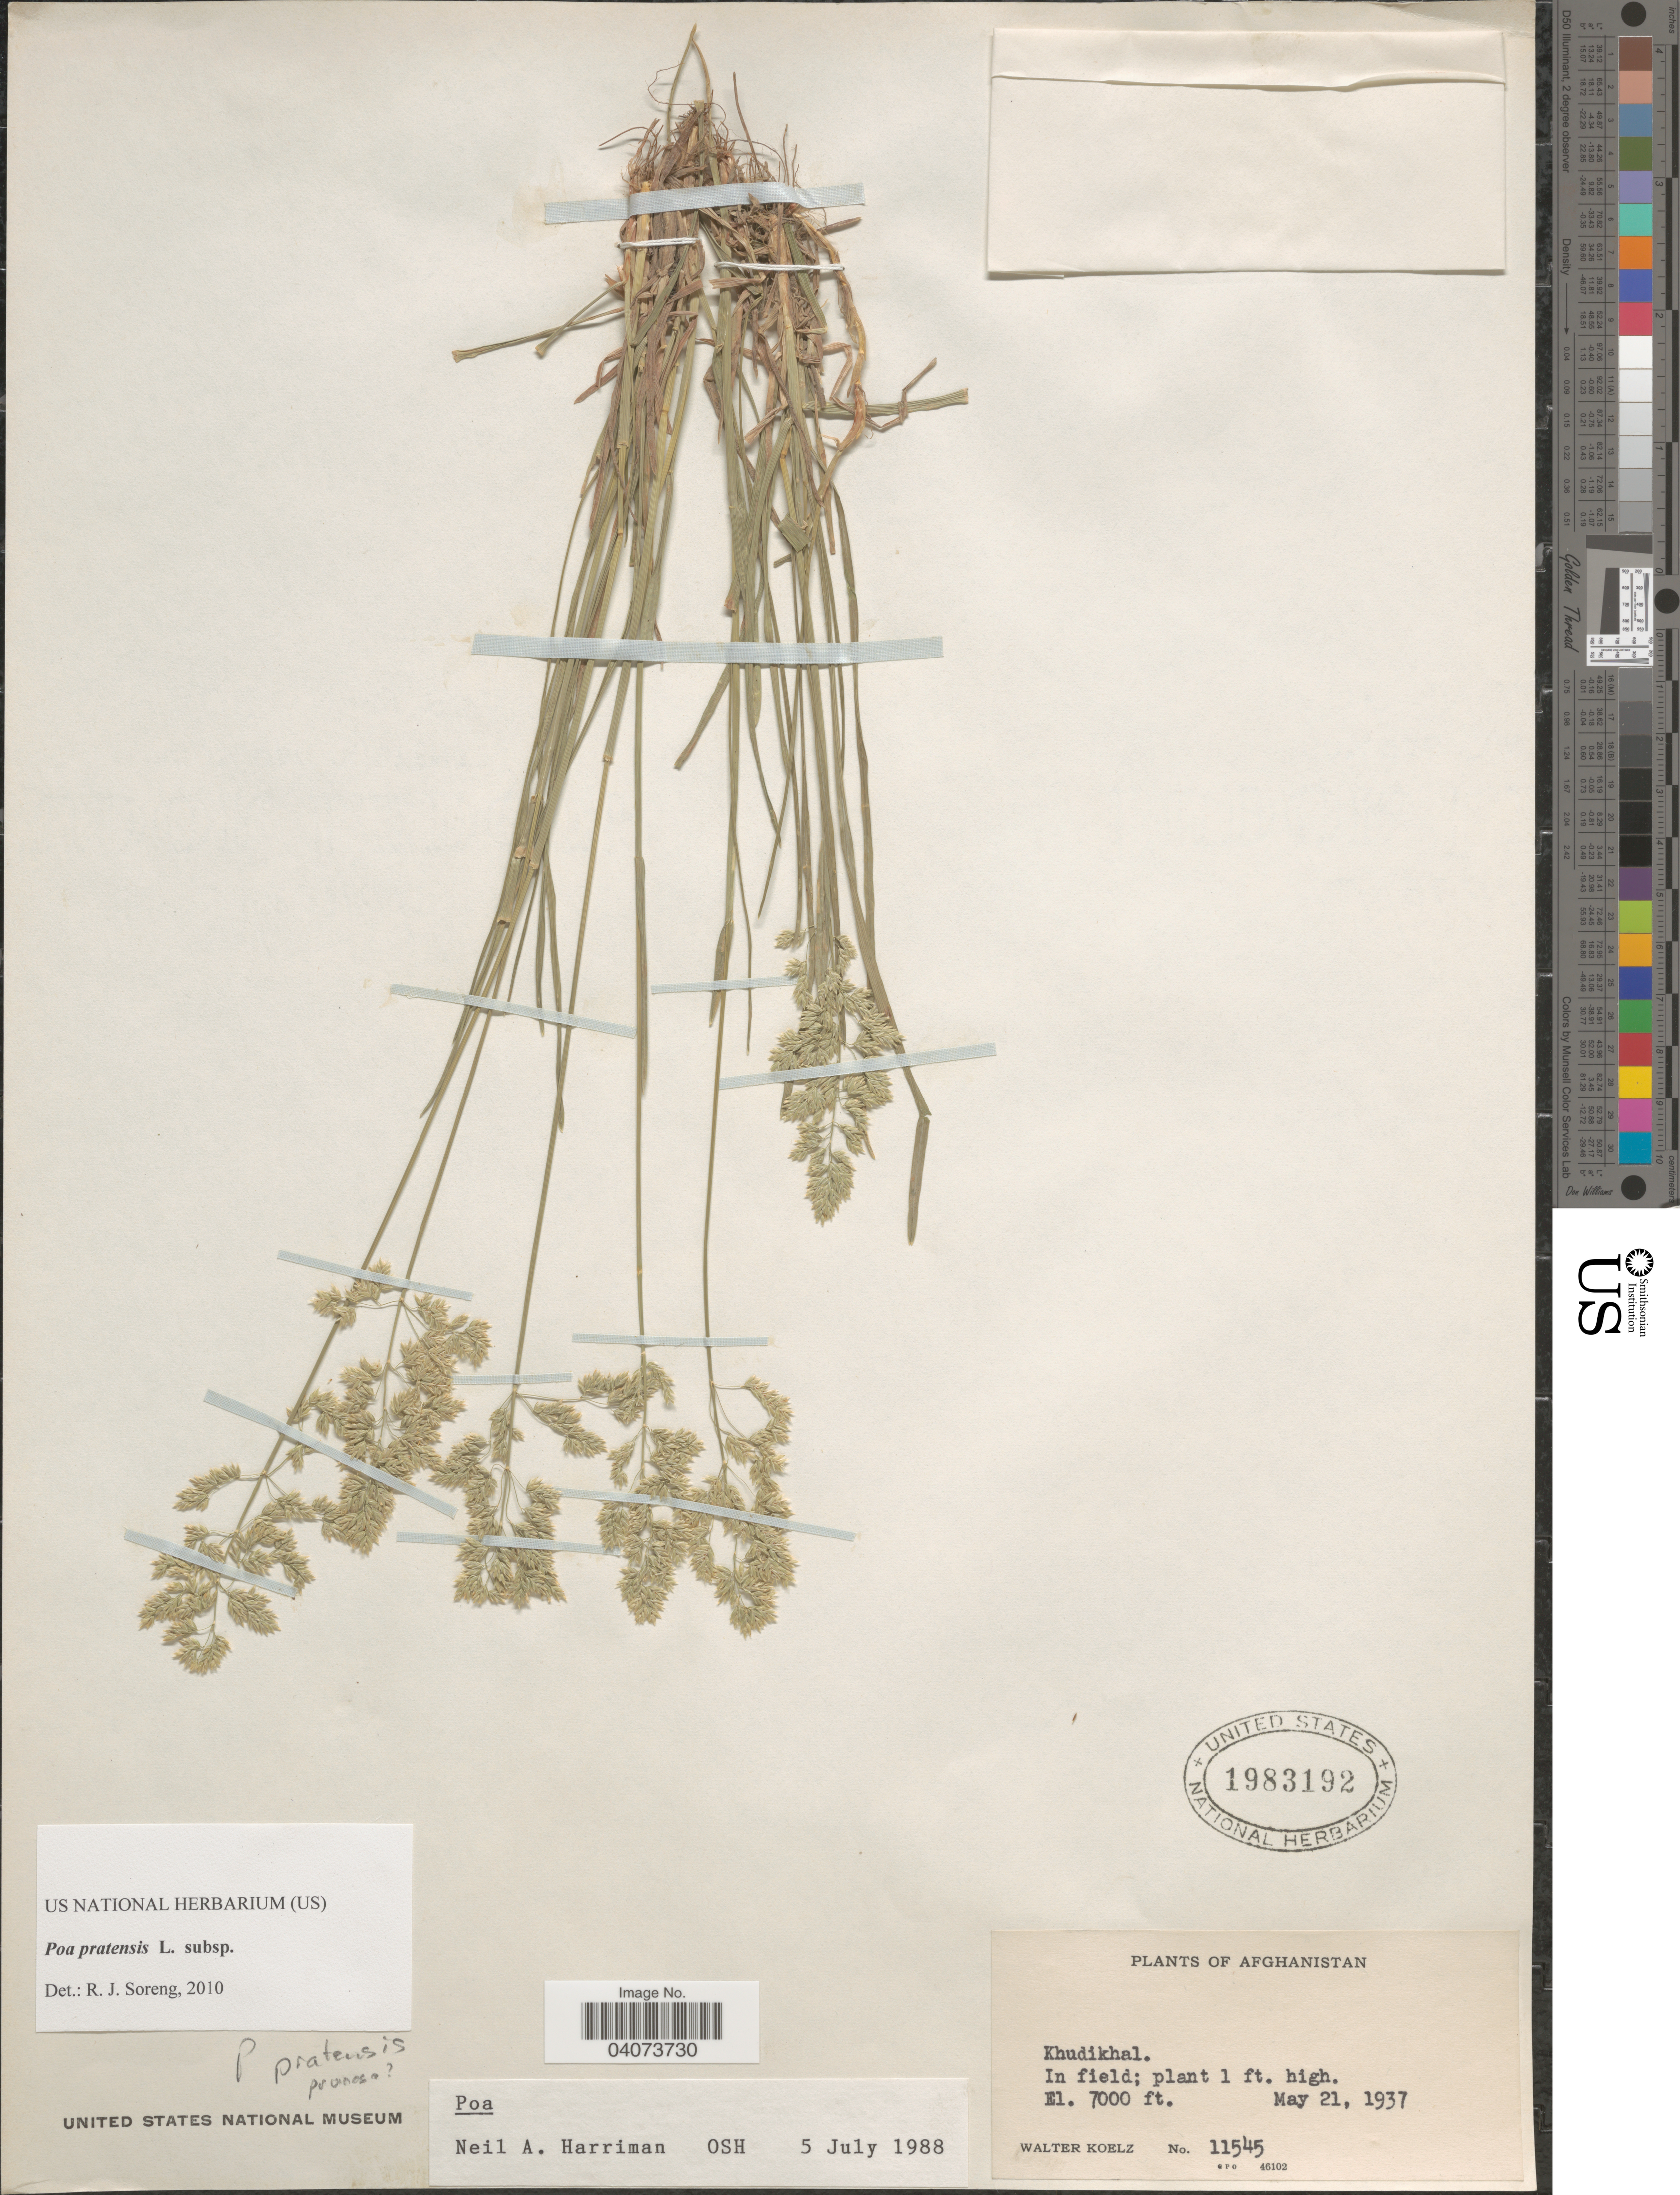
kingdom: Plantae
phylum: Tracheophyta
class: Liliopsida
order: Poales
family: Poaceae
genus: Poa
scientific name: Poa pratensis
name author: L.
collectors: W. N. Koelz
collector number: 11545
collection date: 1937-05-21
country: Afghanistan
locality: Khudikhal.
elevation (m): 2134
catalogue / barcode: US 1983192